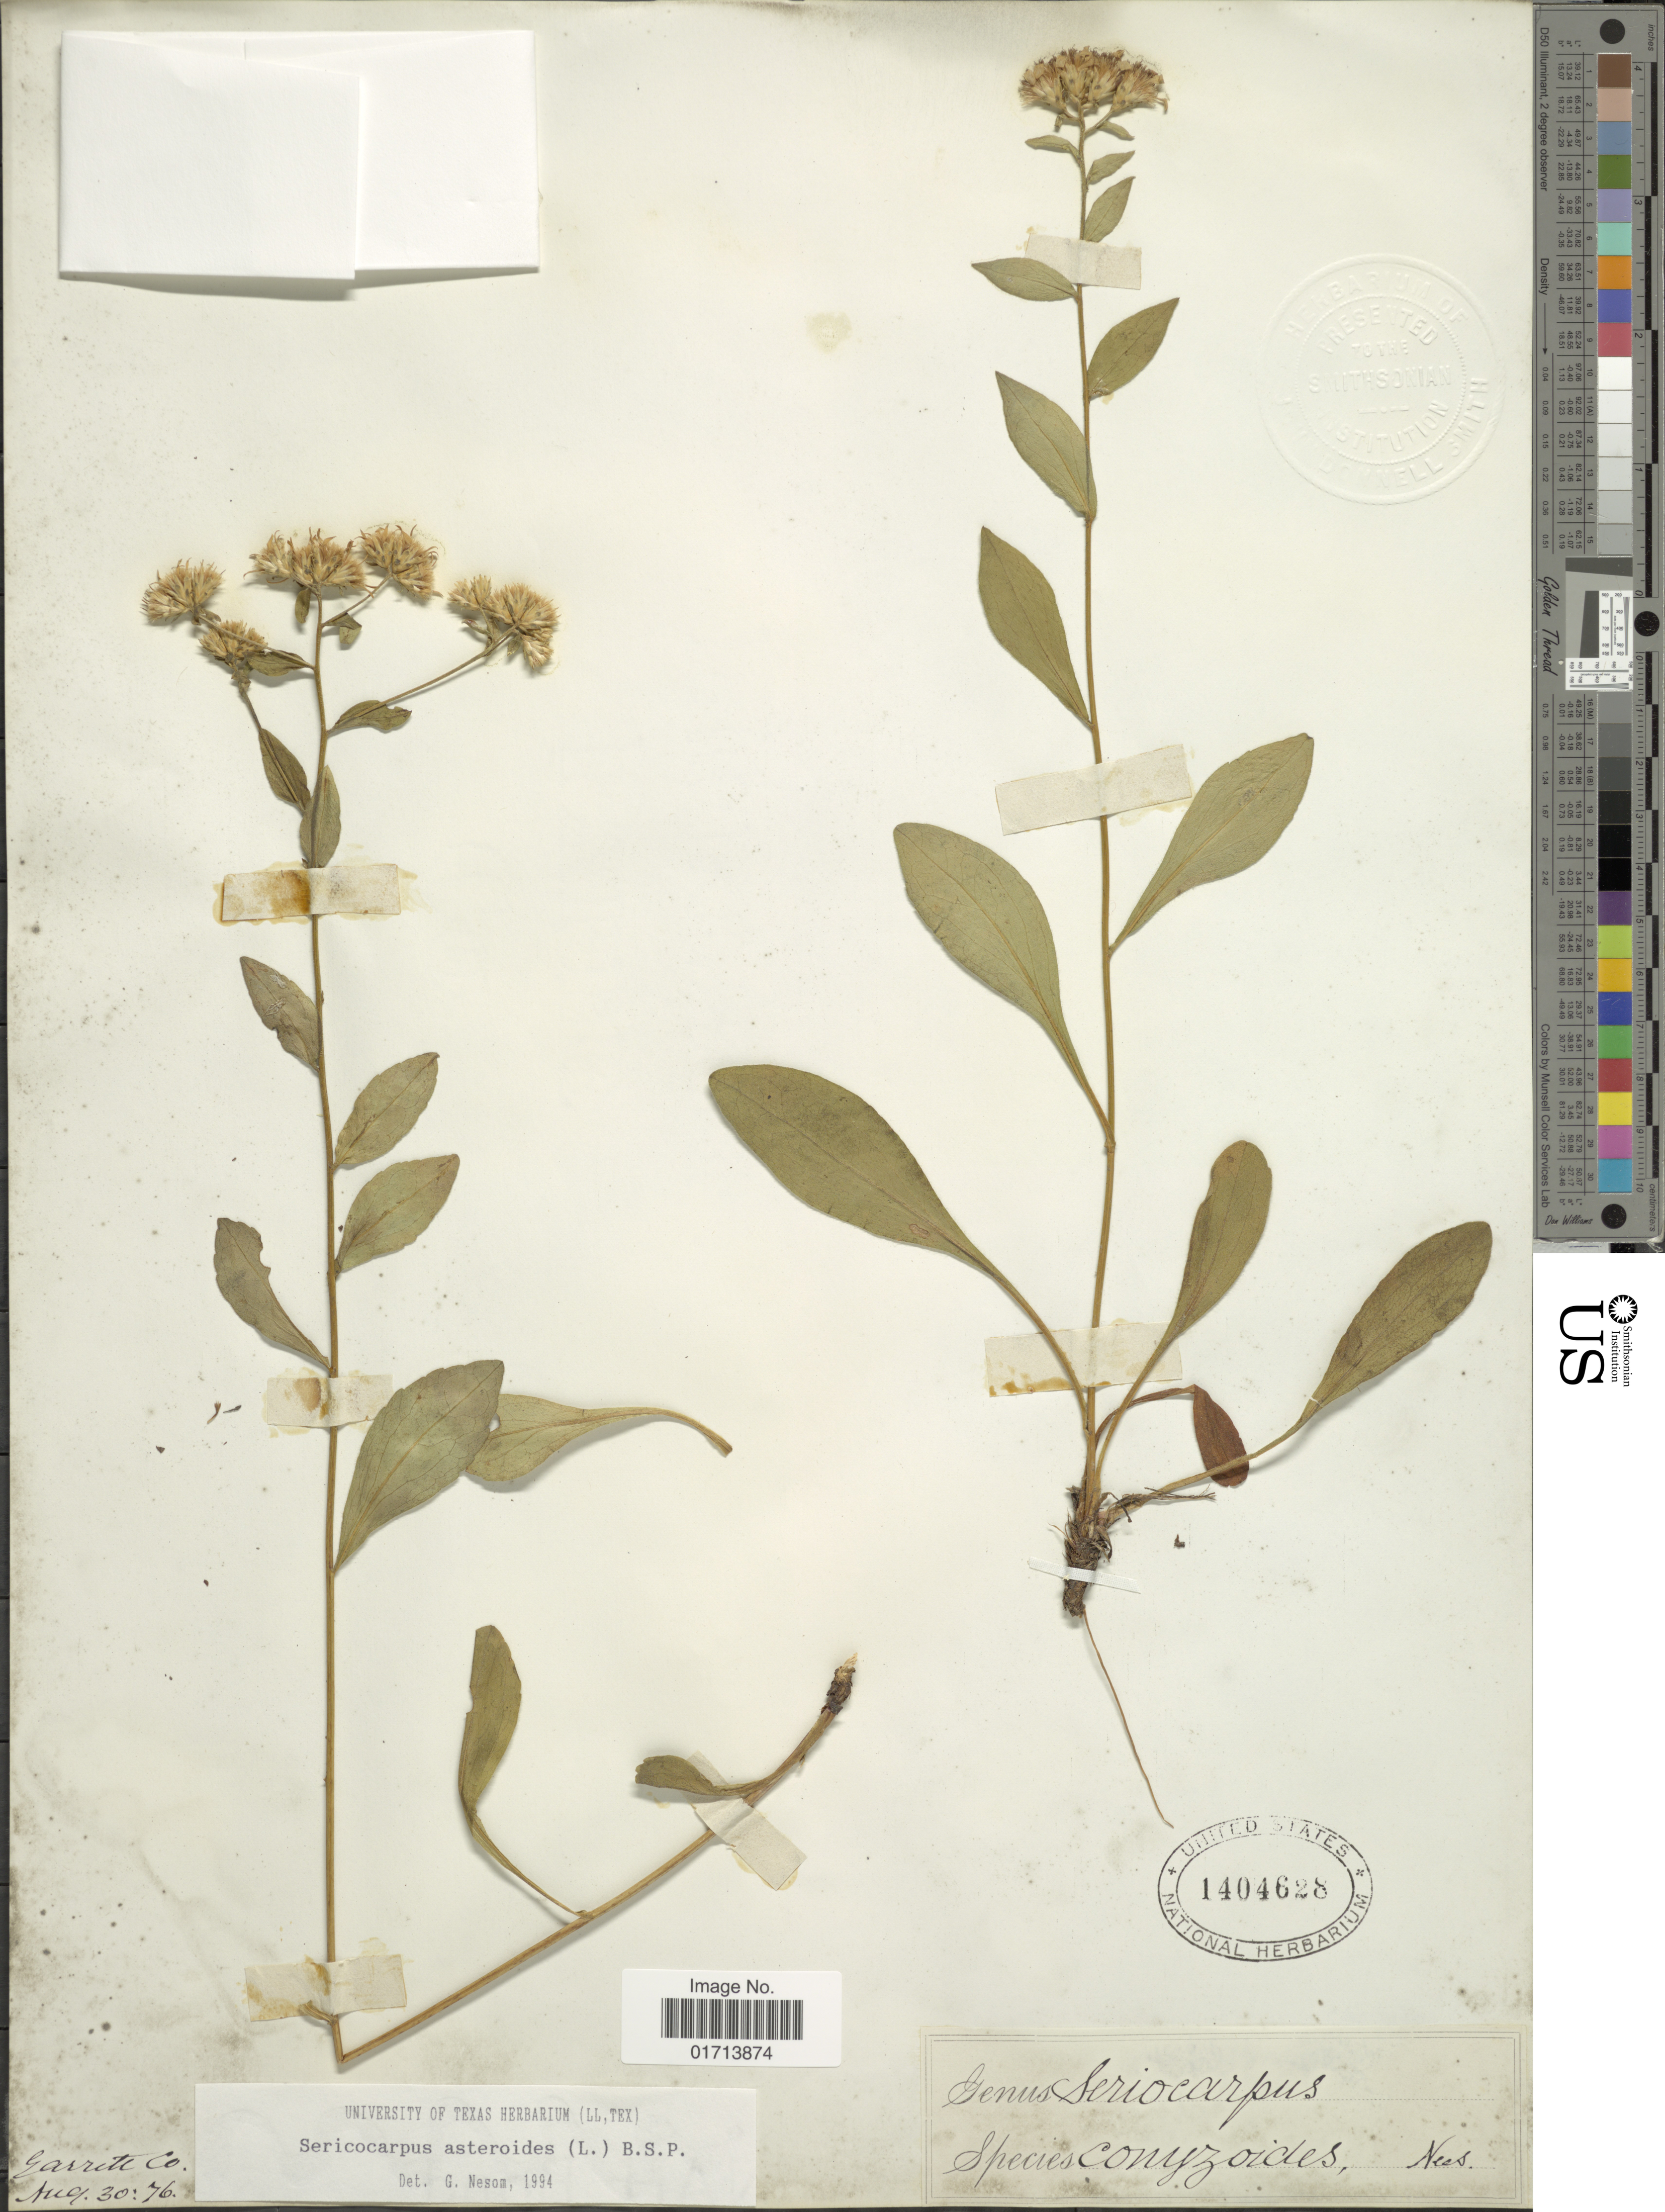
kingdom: Plantae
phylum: Tracheophyta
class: Magnoliopsida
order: Asterales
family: Asteraceae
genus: Sericocarpus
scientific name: Sericocarpus asteroides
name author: (L.) Britton, Stearns & Poggenb.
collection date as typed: Transcribed d/m/y: 30/8/76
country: United States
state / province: Maryland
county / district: Garrett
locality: Garrett Co.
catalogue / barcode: US 1404628